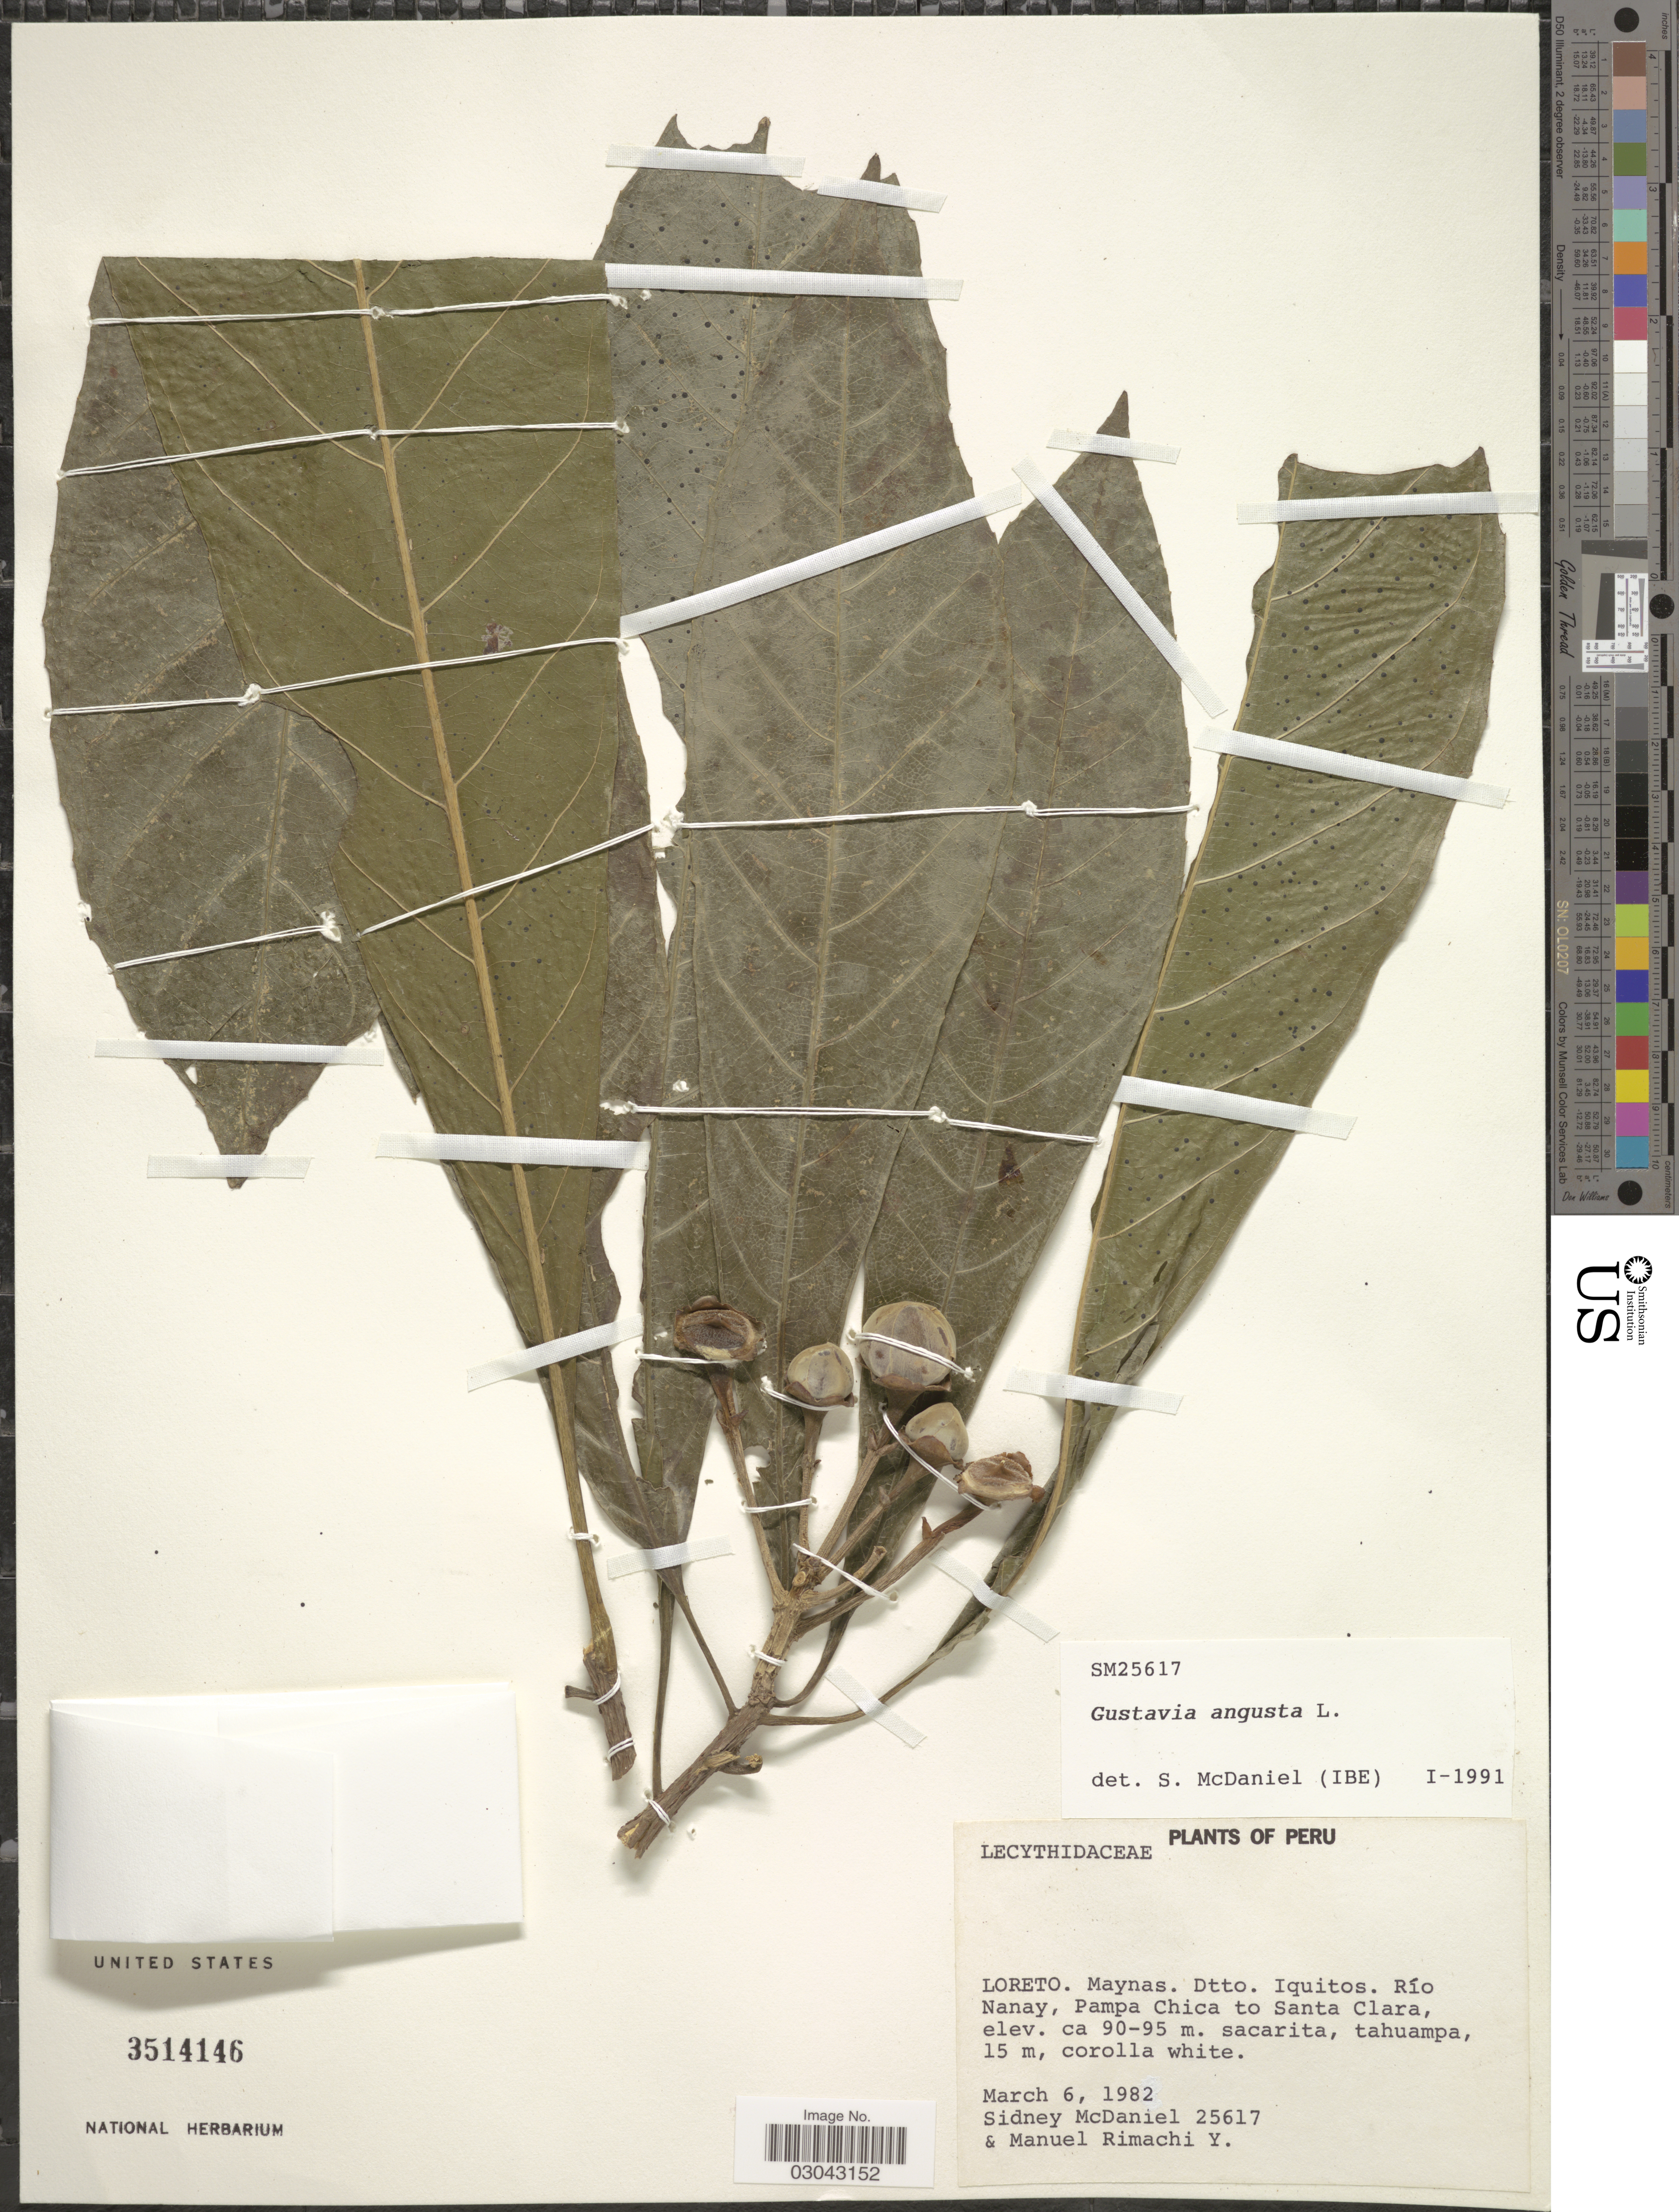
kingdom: Plantae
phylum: Tracheophyta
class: Magnoliopsida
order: Ericales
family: Lecythidaceae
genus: Gustavia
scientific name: Gustavia augusta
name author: L.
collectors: S. McDaniel & M. Rimachi Y.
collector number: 25617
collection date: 1982-03-06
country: Peru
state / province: Loreto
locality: Maynas. Dtto. Iquitos. Río Nanay, Pampa Chica to Santa Clara.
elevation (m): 90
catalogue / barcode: US 3514146